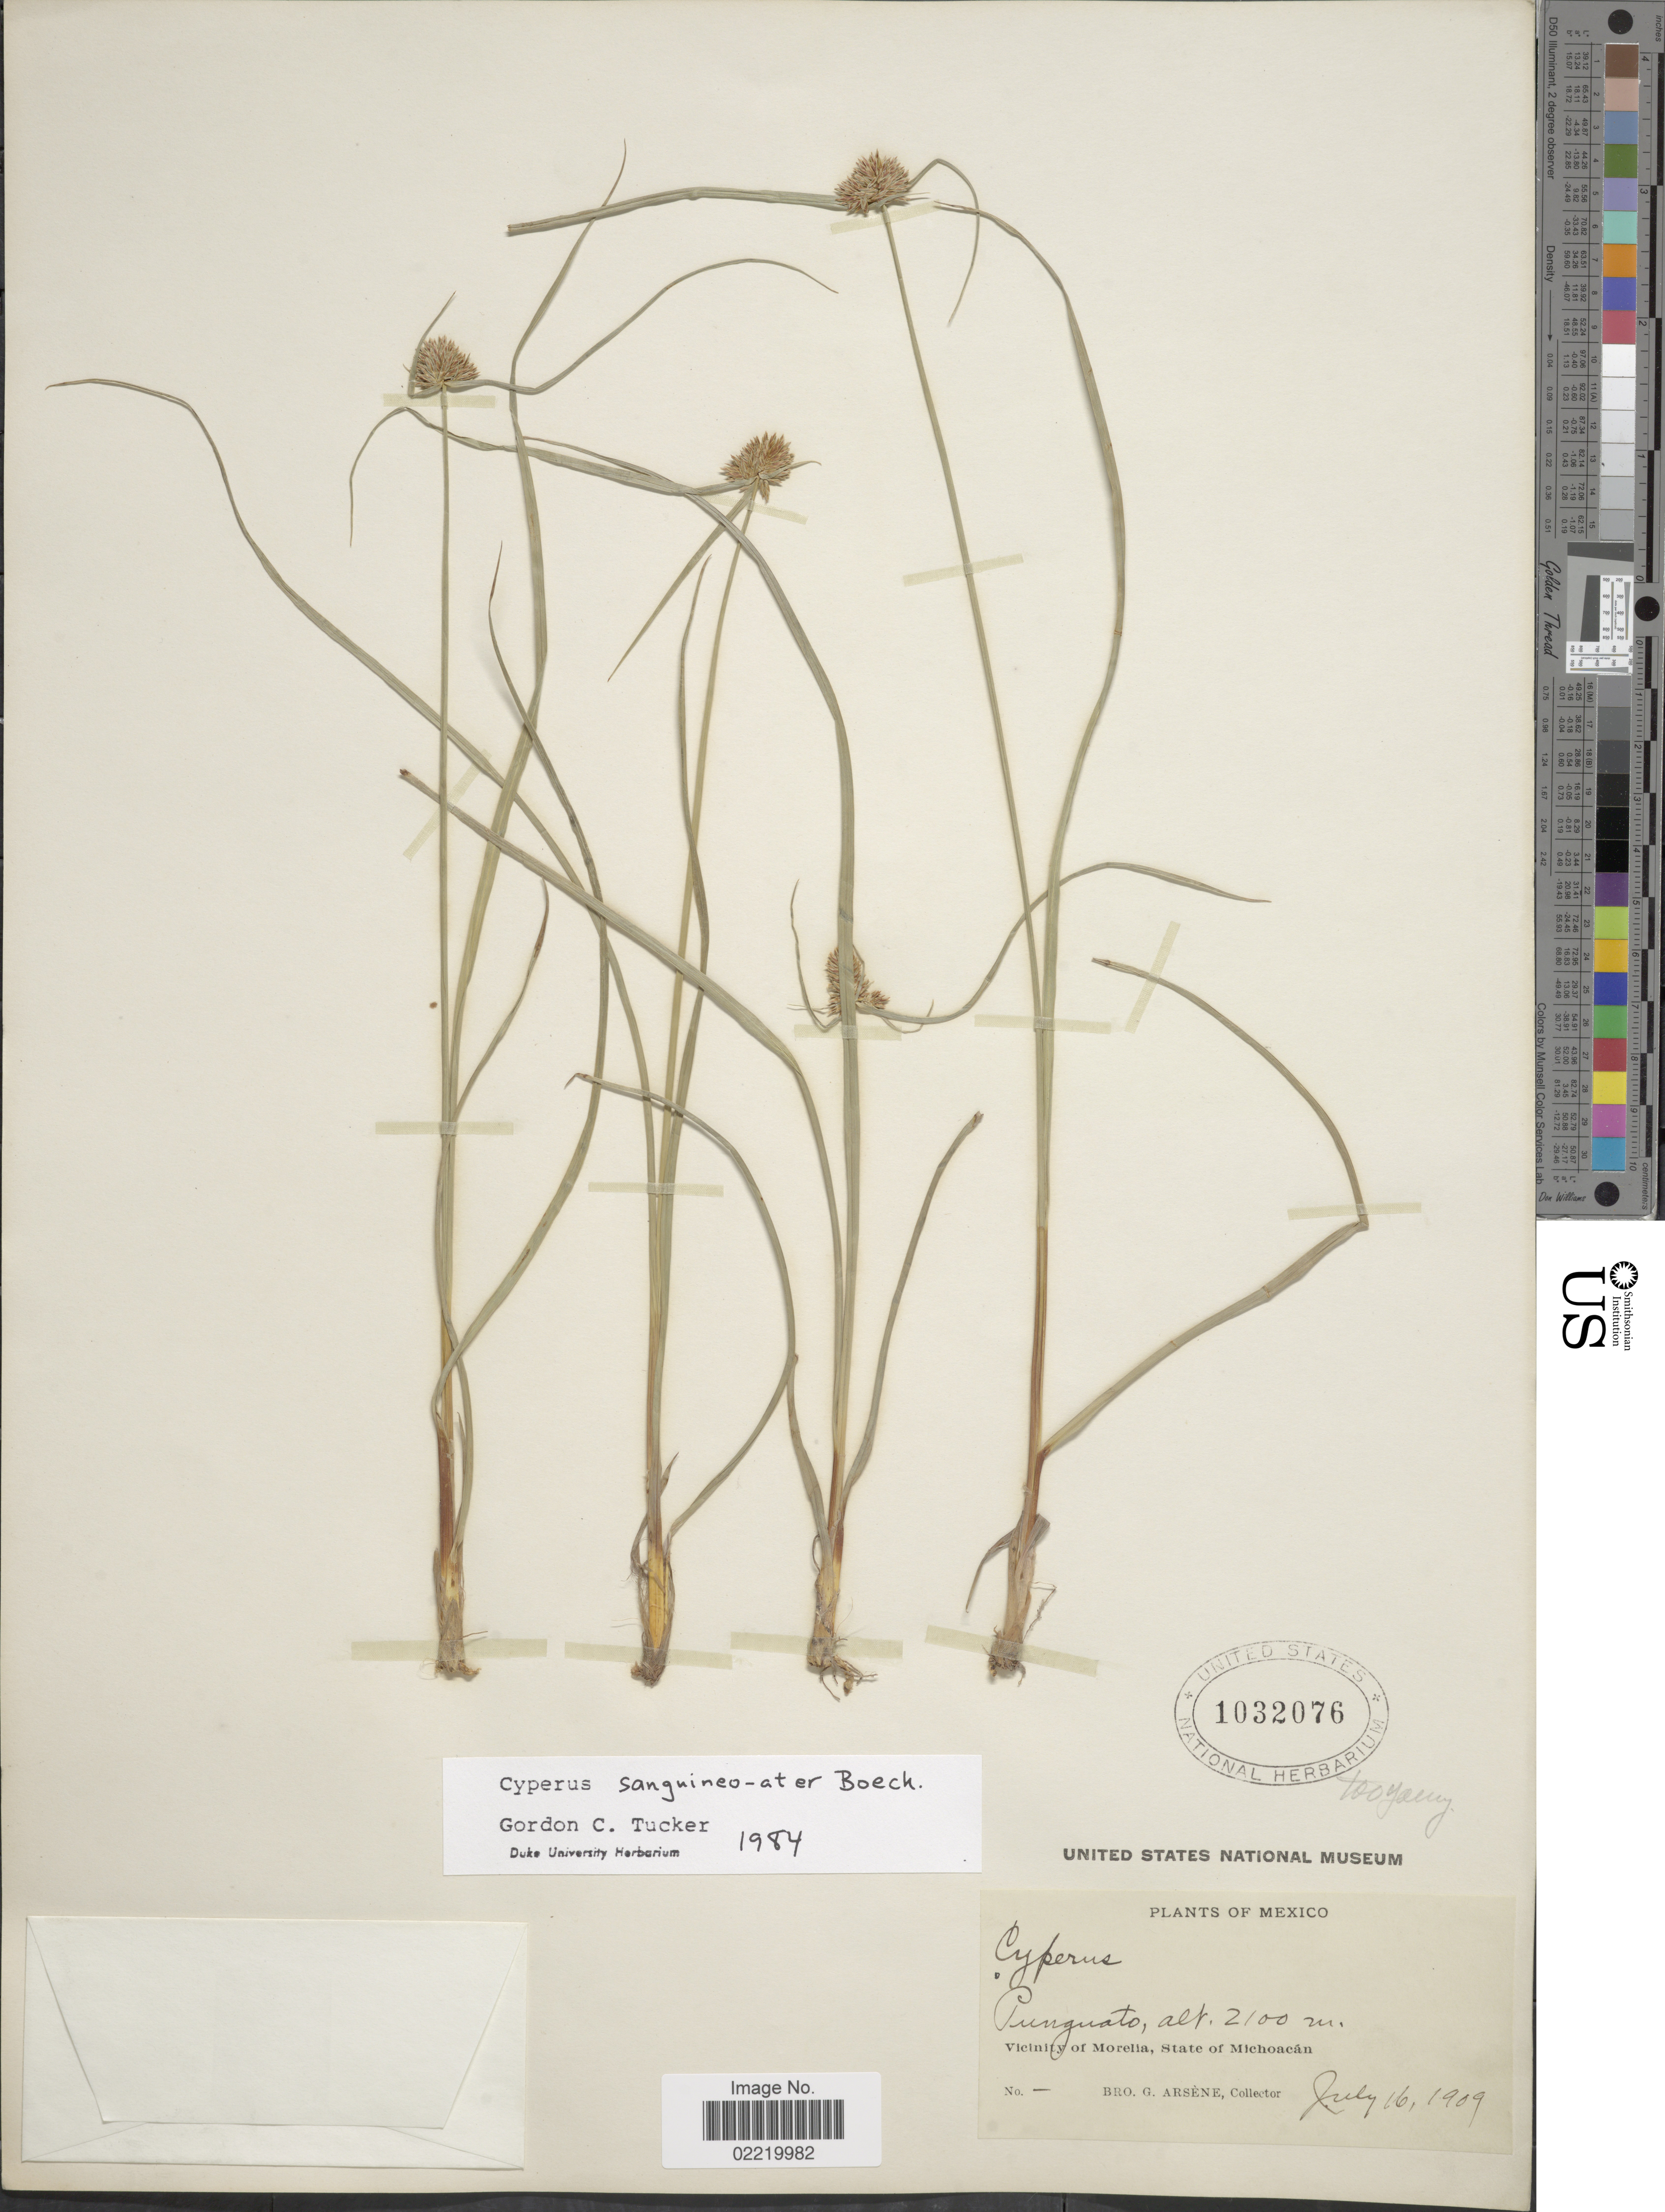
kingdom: Plantae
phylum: Tracheophyta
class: Liliopsida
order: Poales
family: Cyperaceae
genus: Cyperus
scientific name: Cyperus sanguineoater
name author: Boeckeler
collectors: Bro. G. Arsène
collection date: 1909-07-16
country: Mexico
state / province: Michoacán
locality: Punguato, vicinity of Morelia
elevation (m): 2100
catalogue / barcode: US 1032076